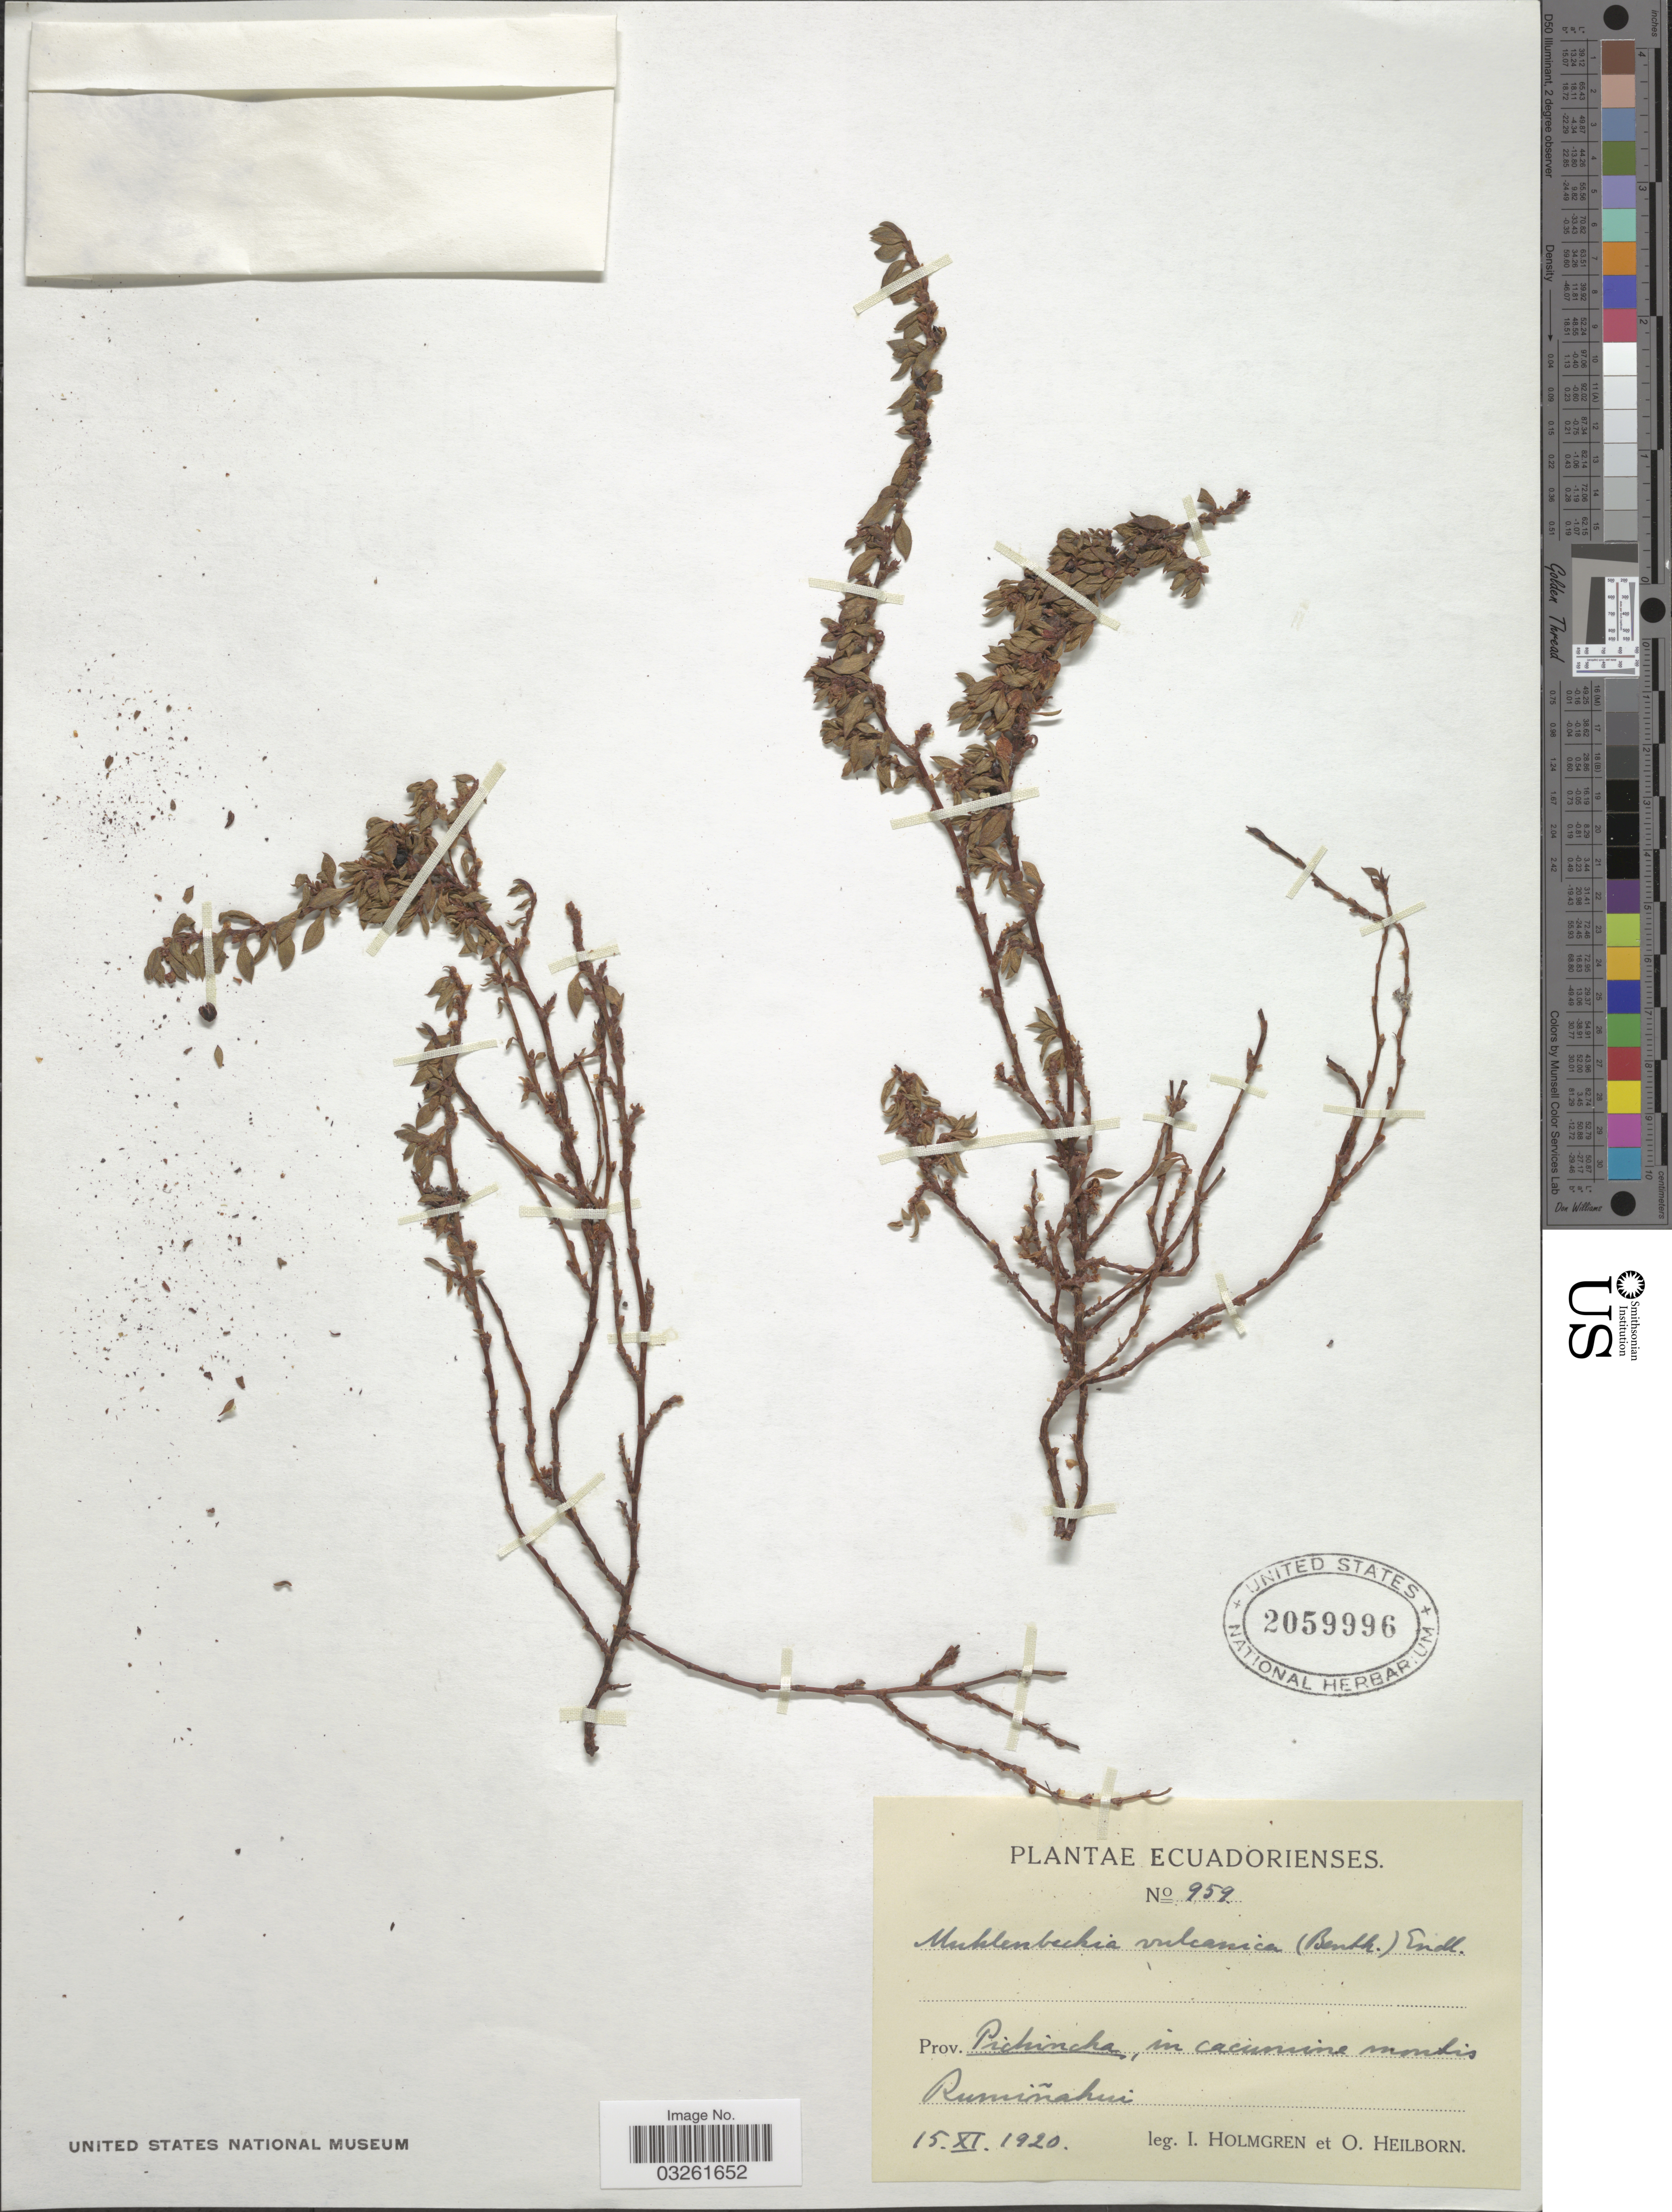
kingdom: Plantae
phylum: Tracheophyta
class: Magnoliopsida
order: Caryophyllales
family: Polygonaceae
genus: Muehlenbeckia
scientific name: Muehlenbeckia volcanica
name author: (Benth.) Endl.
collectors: I. Holmgren & O. Heilbron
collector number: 959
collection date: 1920-11-15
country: Ecuador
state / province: Pichincha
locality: In cacumine montis Rumiñahui.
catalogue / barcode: US 2059996